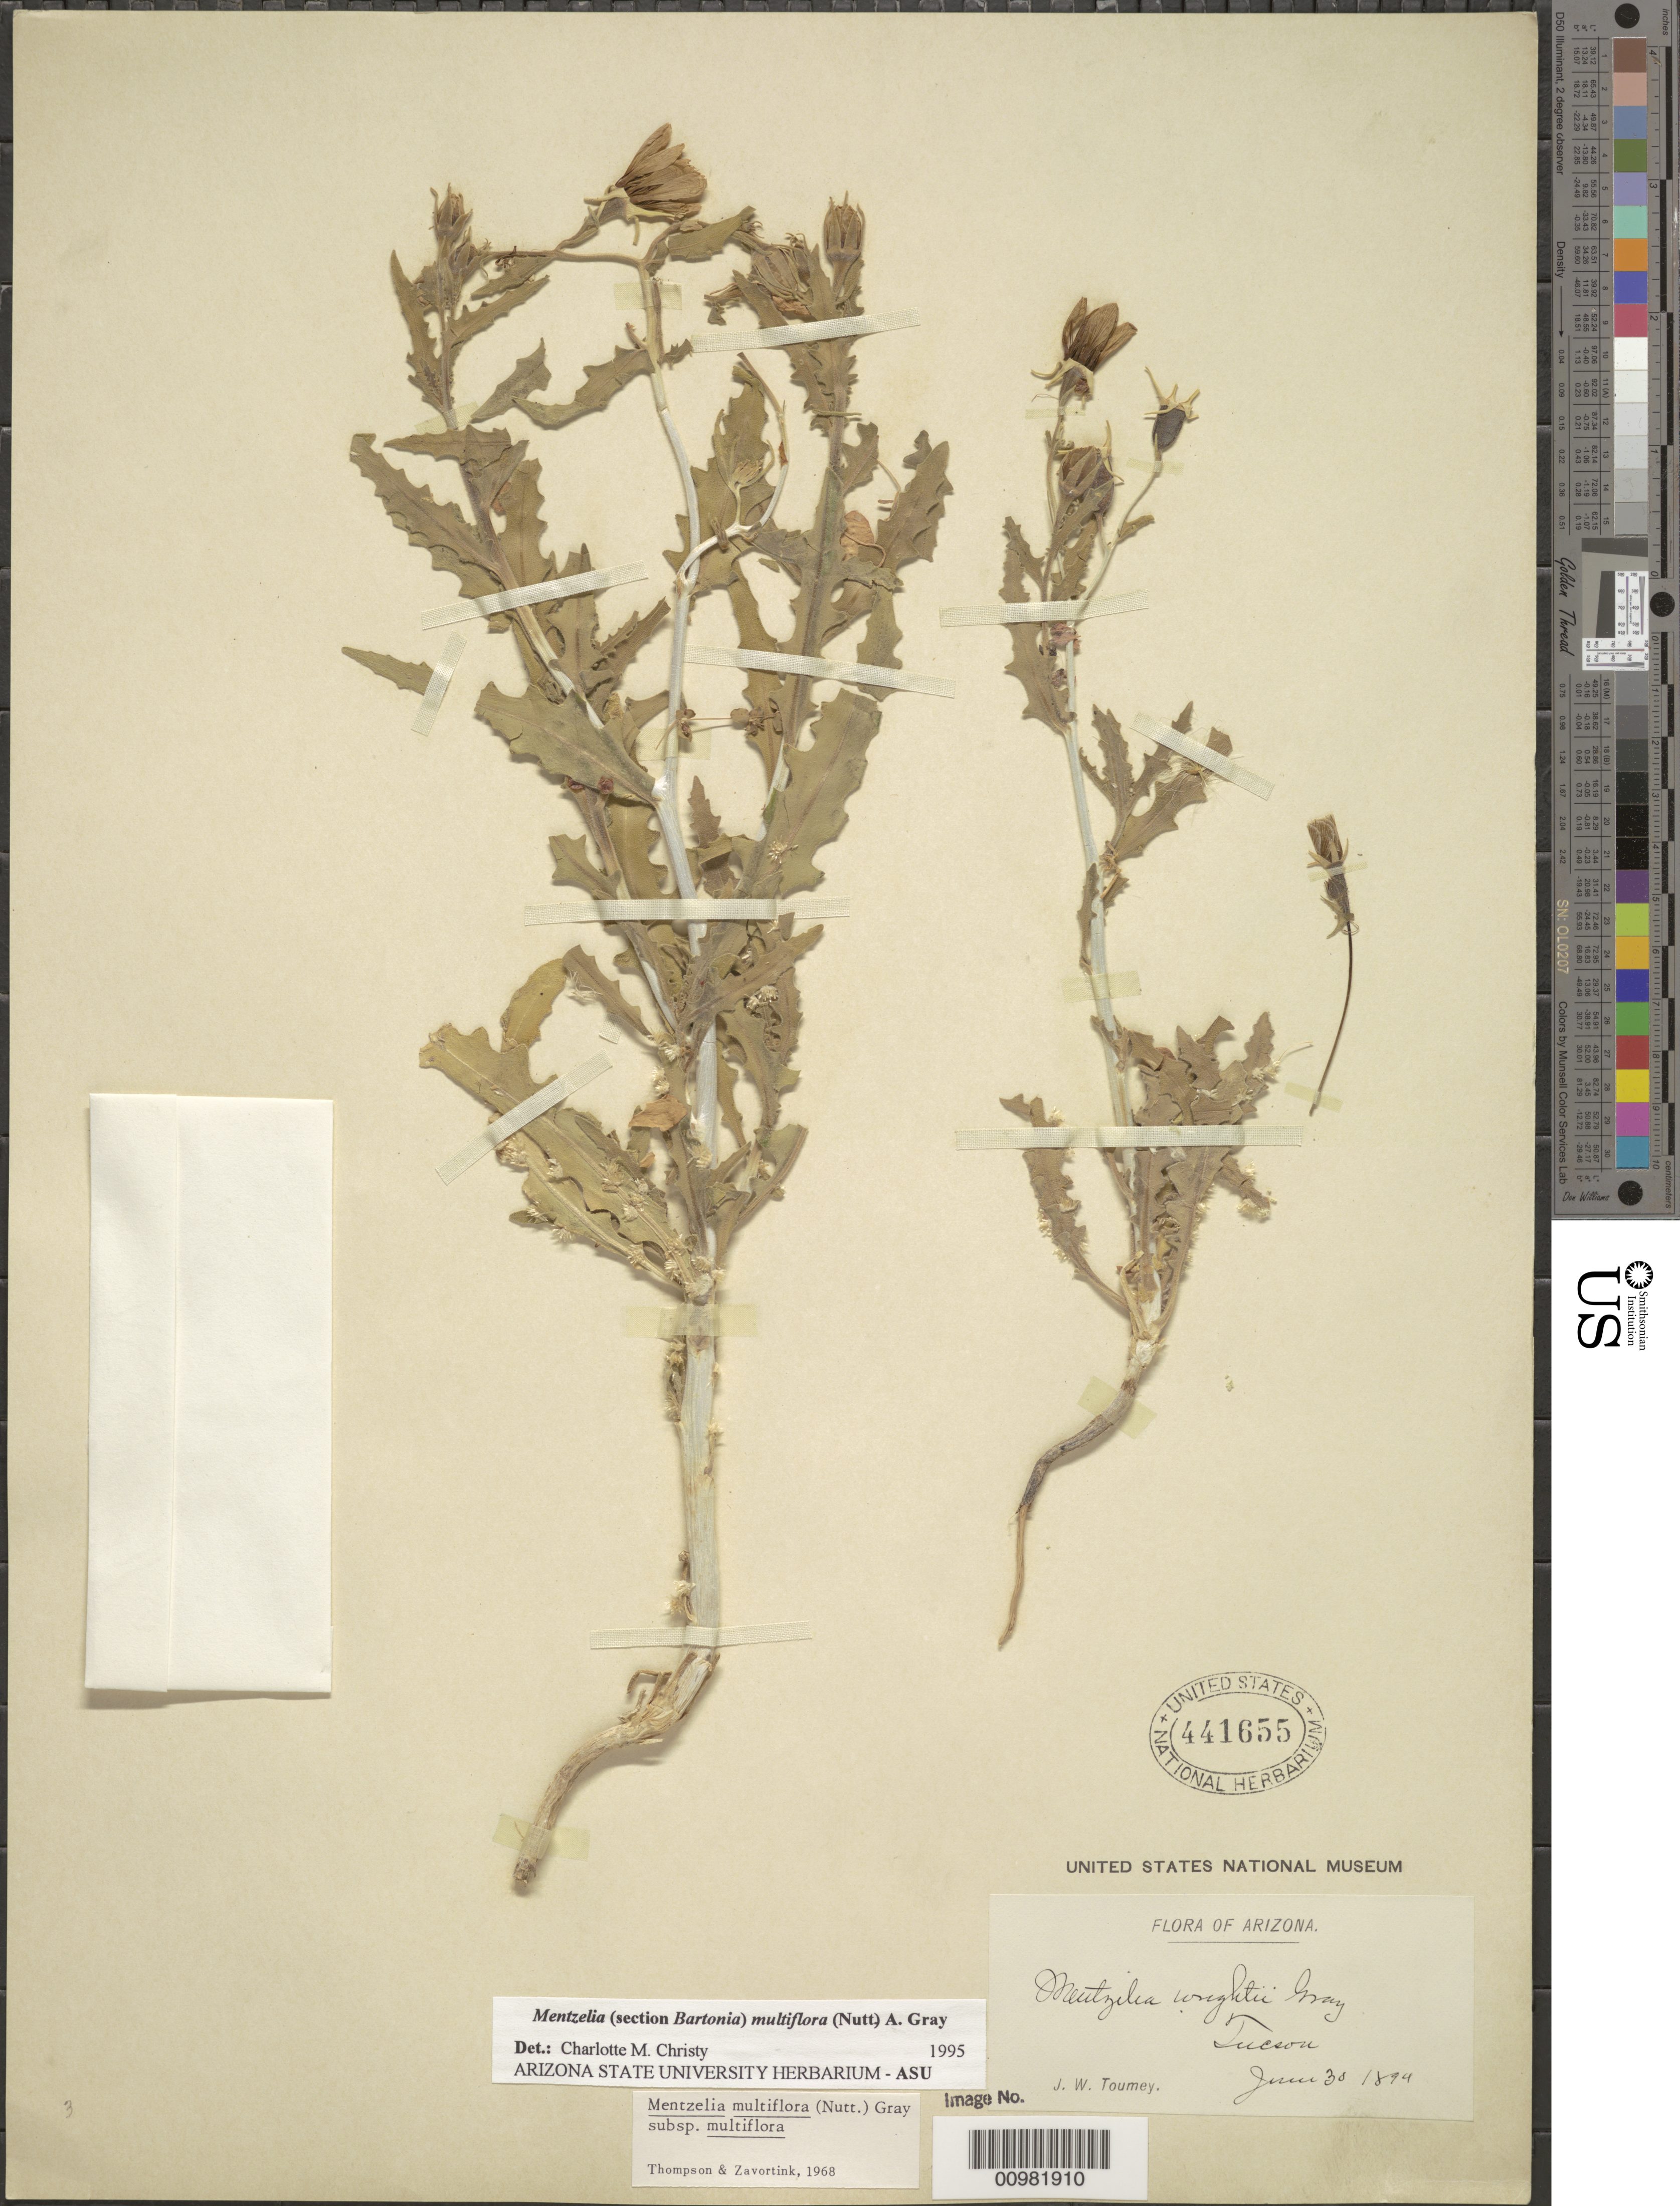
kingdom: Plantae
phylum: Tracheophyta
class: Magnoliopsida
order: Cornales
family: Loasaceae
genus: Mentzelia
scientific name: Mentzelia multiflora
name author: (Nutt.) A. Gray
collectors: J. W. Toumey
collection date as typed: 30 Jun 1894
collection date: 1894-06-30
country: United States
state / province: Arizona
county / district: Pima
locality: Tucson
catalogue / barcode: US 441655